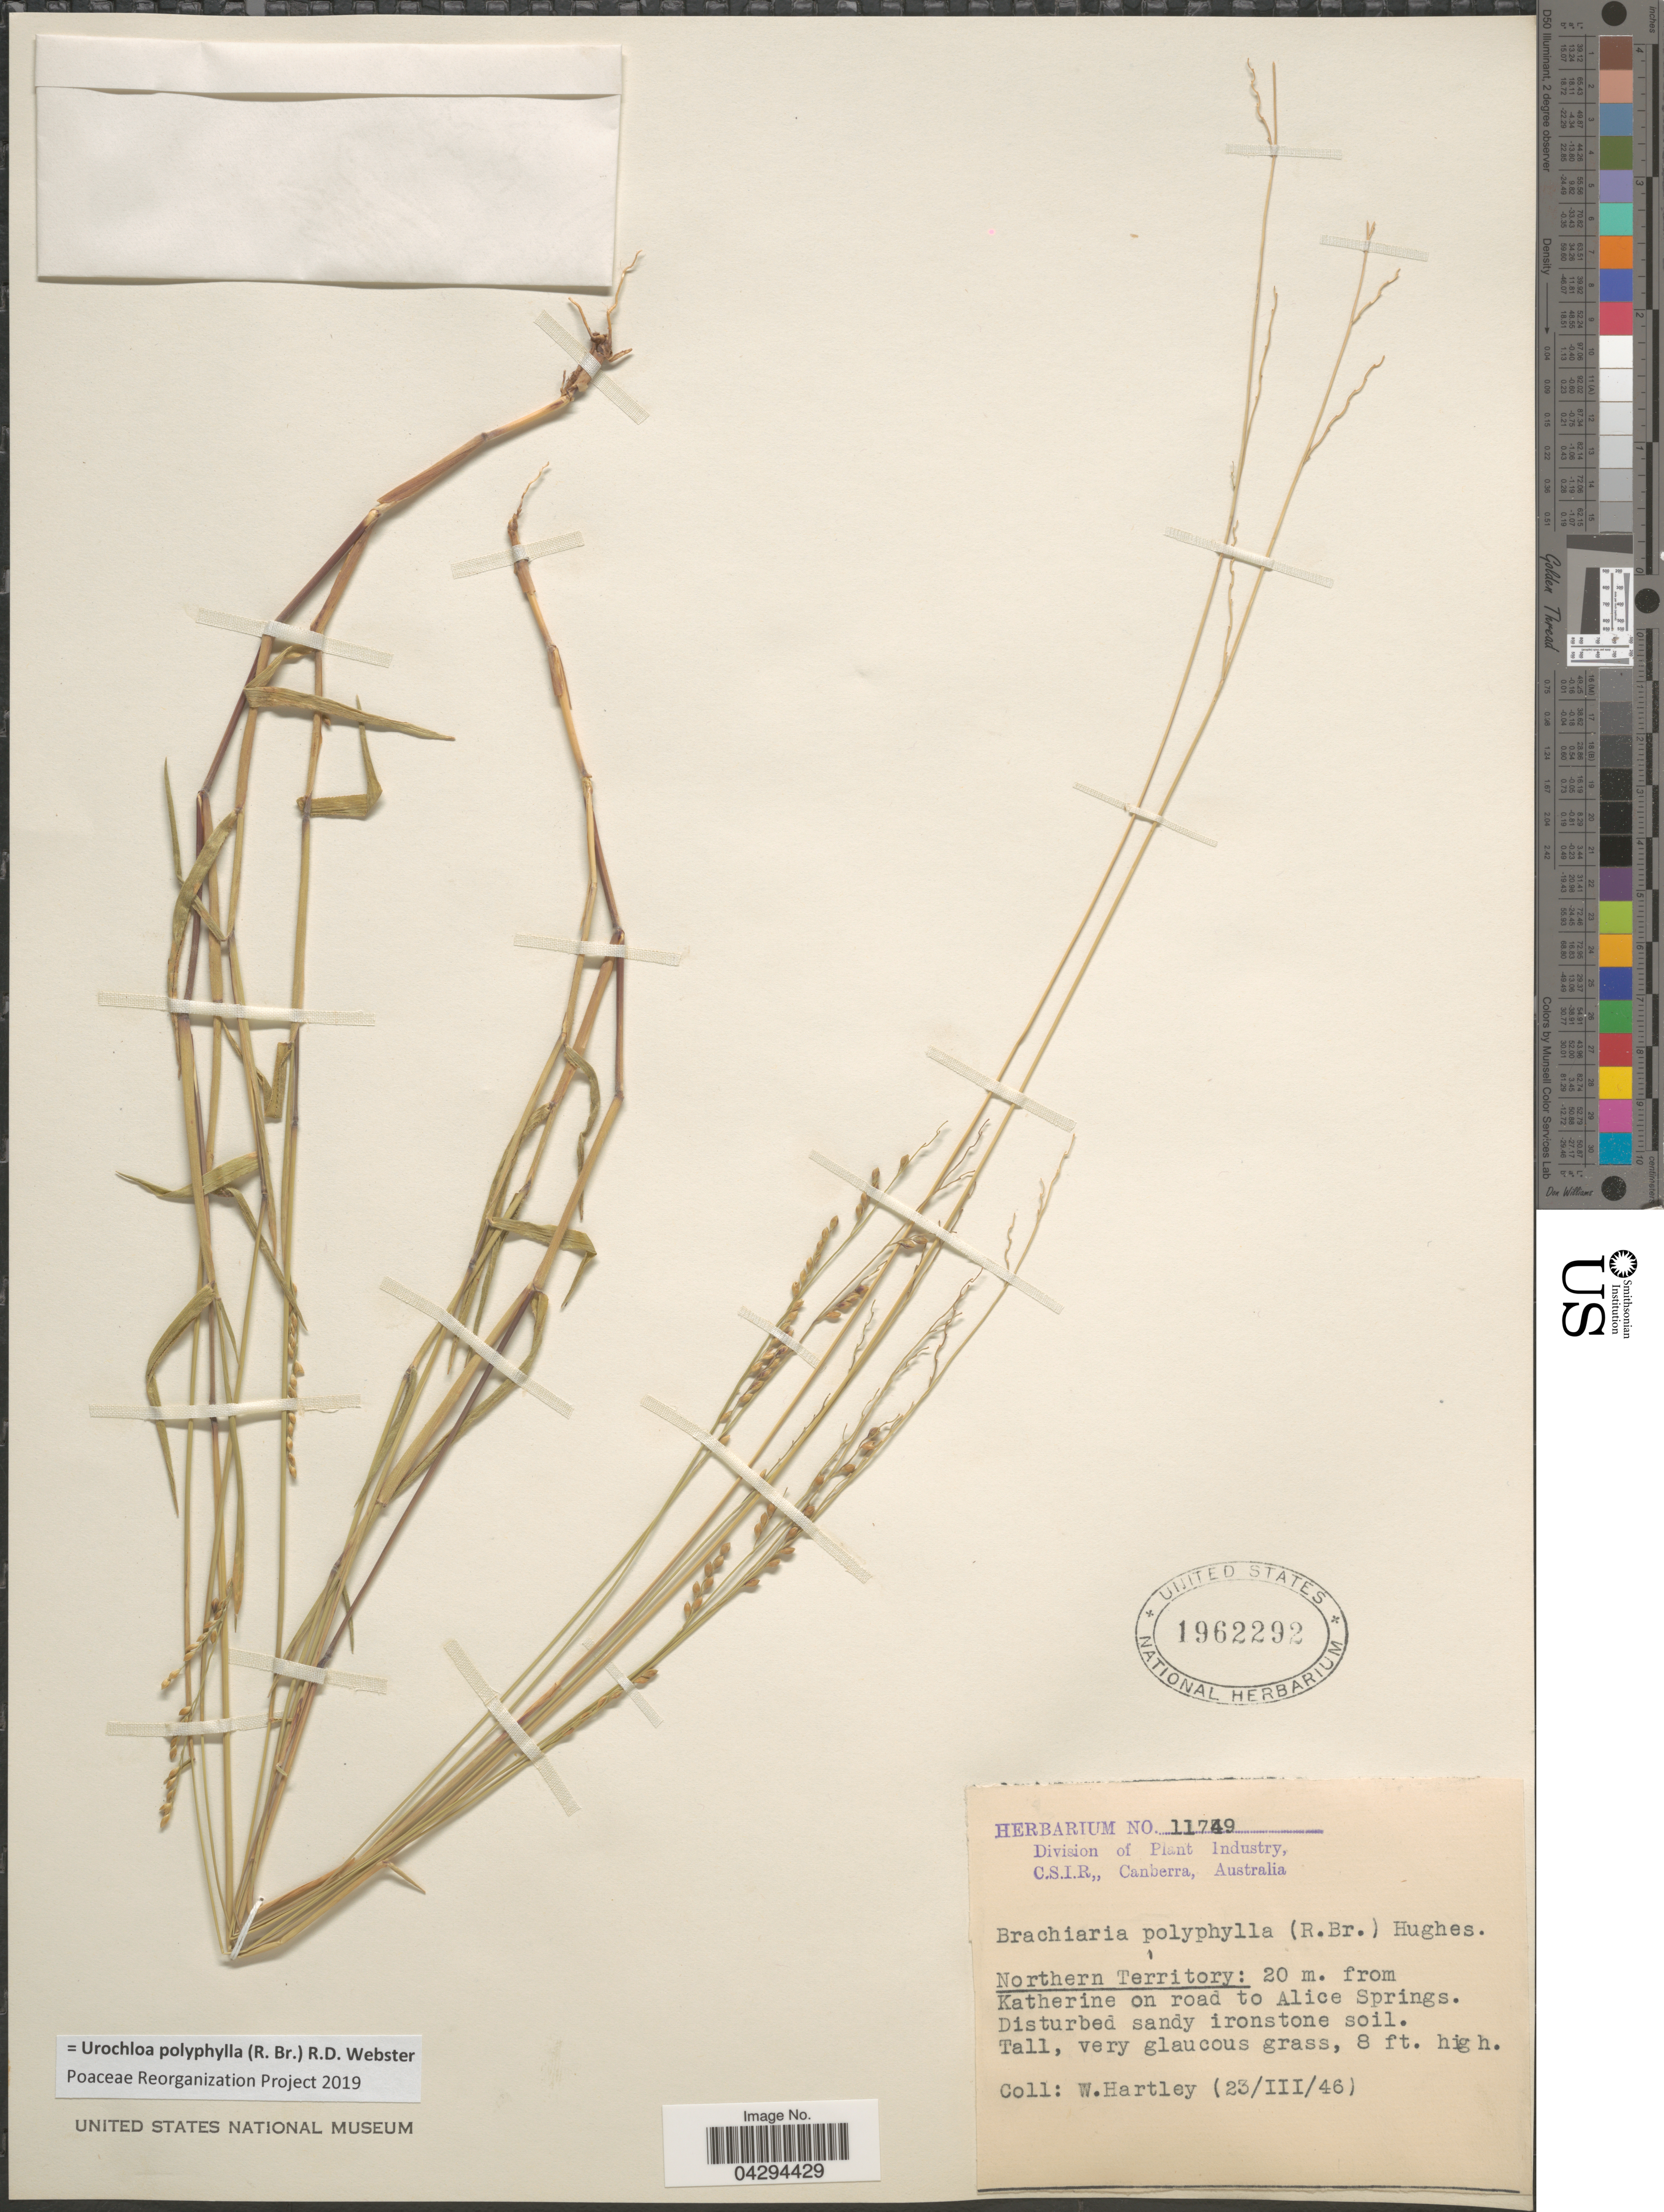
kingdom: Plantae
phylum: Tracheophyta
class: Liliopsida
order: Poales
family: Poaceae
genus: Urochloa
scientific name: Urochloa polyphylla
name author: (R. Br.) R.D. Webster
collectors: W. Hartley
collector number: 11749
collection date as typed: Transcribed d/m/y: 23/3/46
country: Australia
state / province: Northern Territory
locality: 20 m. from Katherine on road to Alice Springs.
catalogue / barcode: US 1962292